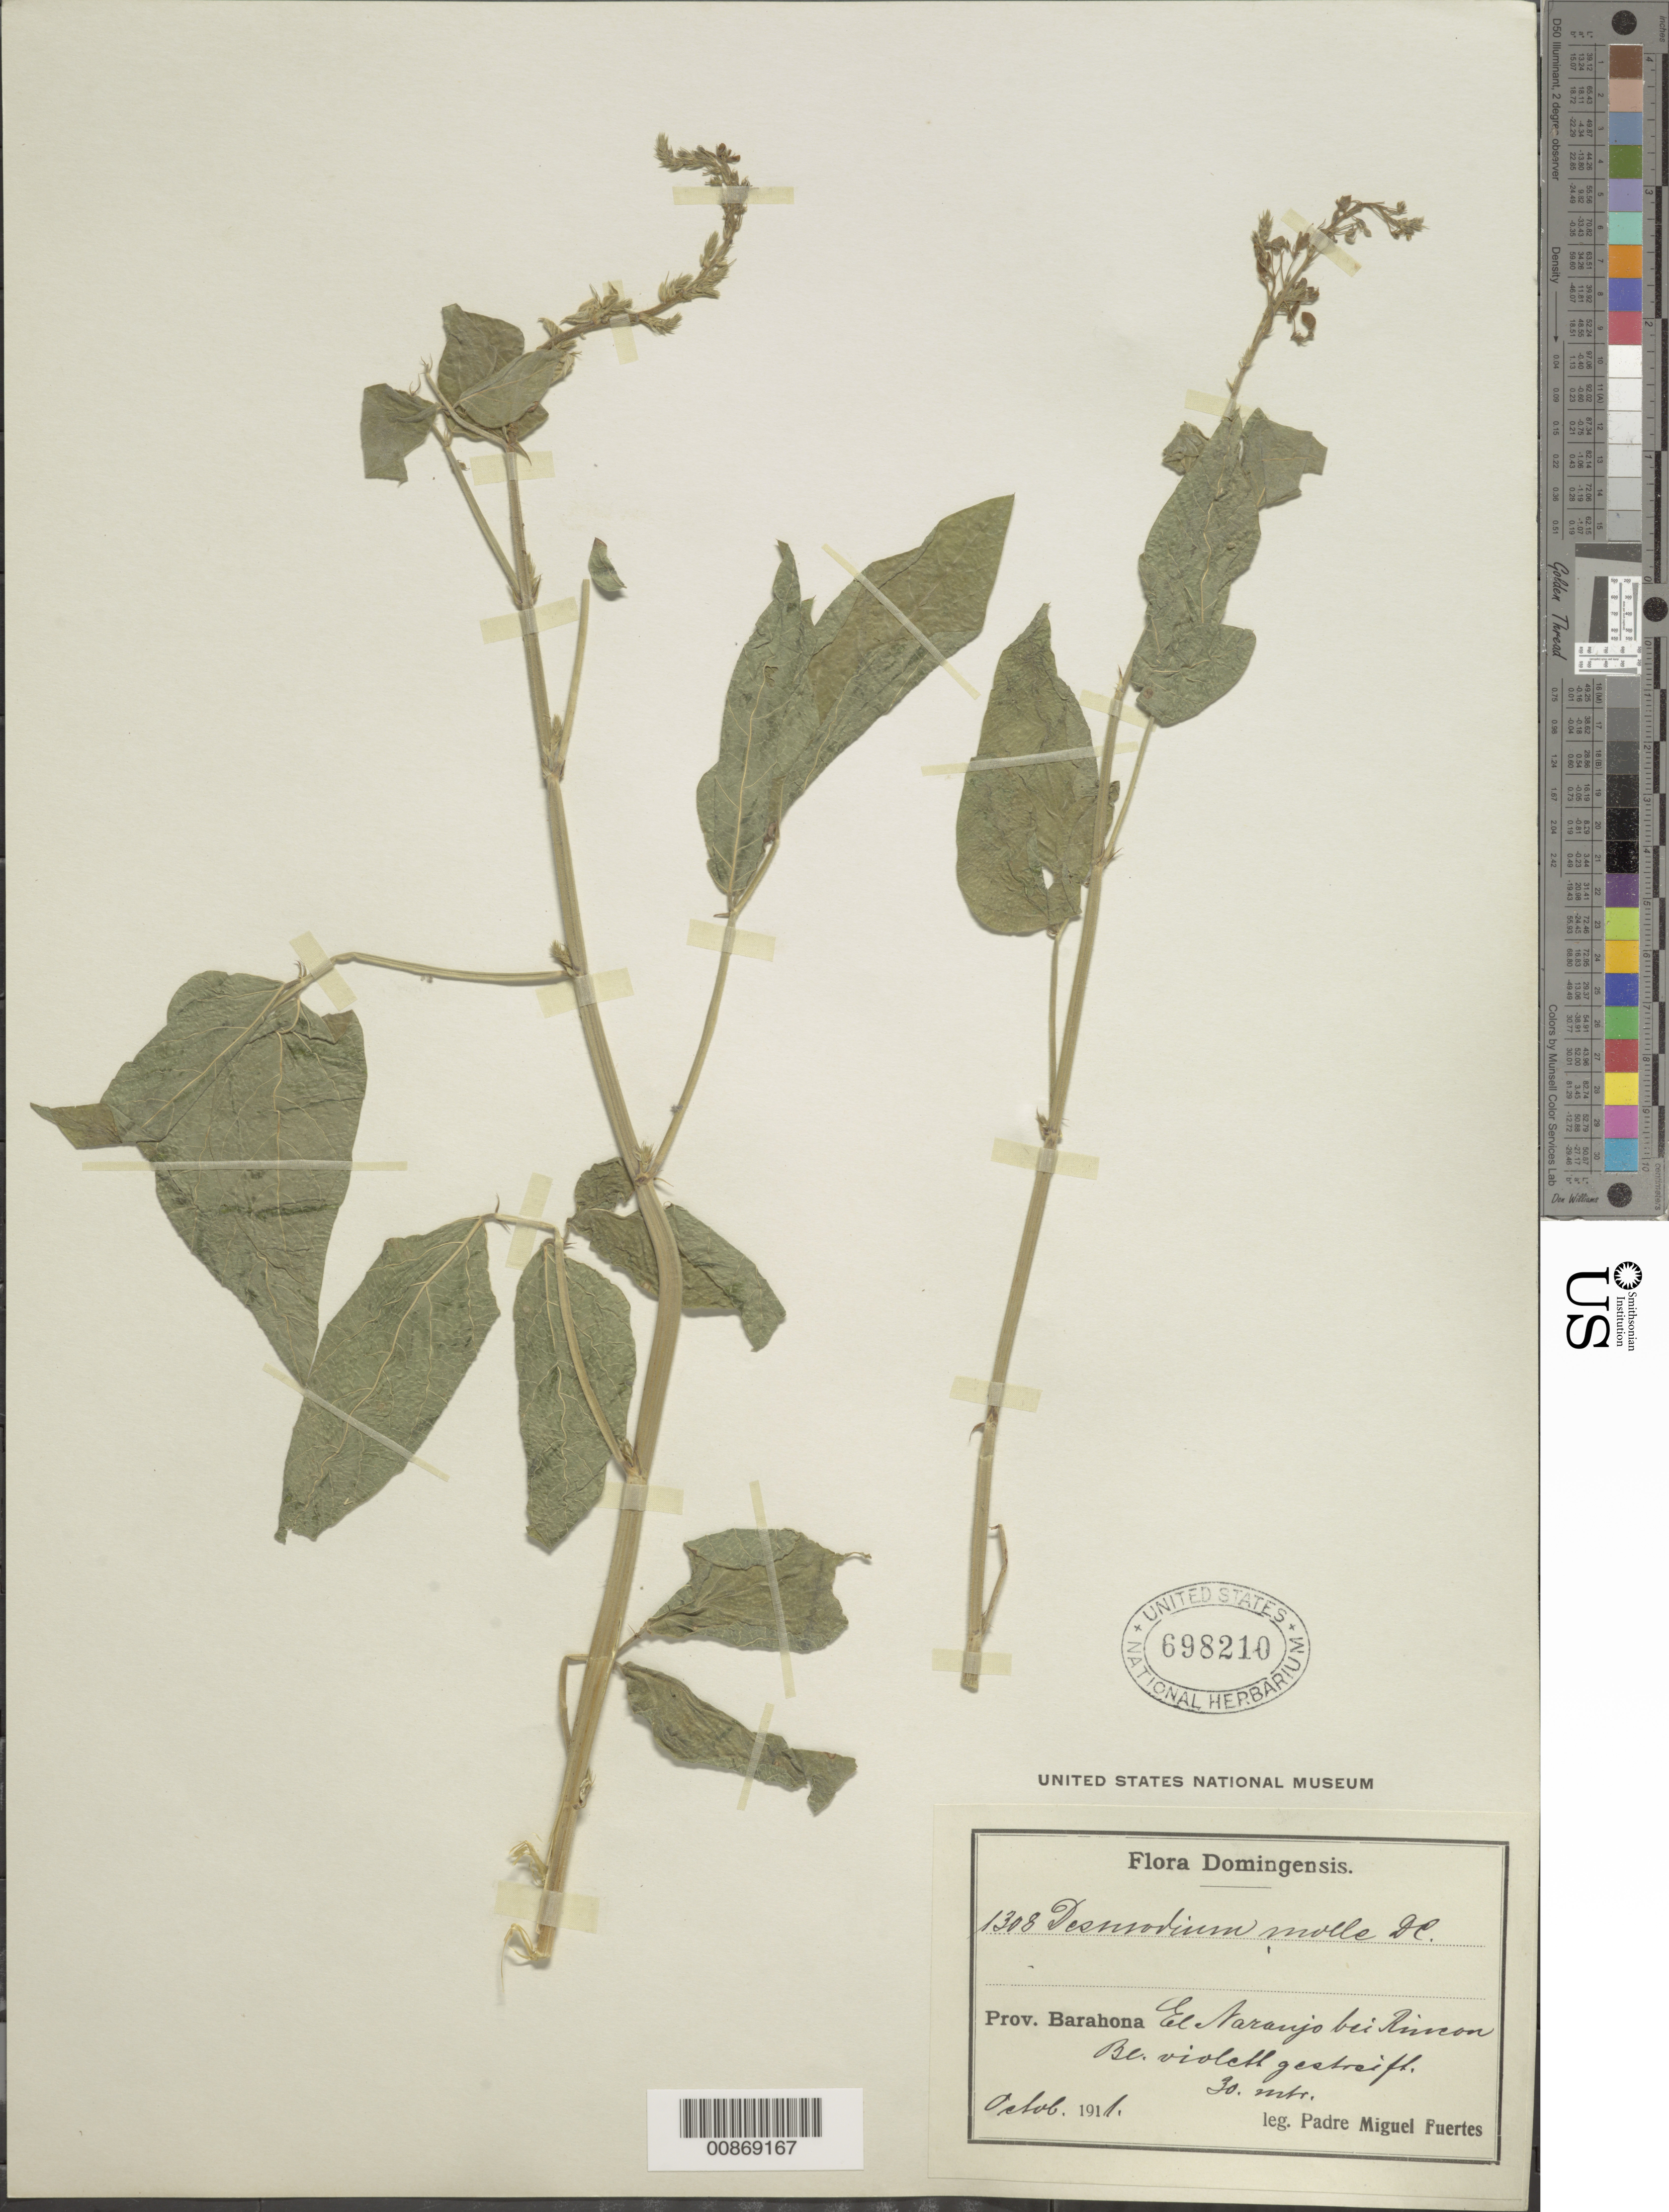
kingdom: Plantae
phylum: Tracheophyta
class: Magnoliopsida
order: Fabales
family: Fabaceae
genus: Desmodium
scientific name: Desmodium glabrum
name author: (Mill.) DC.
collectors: M. D. Fuertes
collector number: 1308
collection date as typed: Oct 1911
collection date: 1911-10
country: Dominican Republic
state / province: Barahona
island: Hispaniola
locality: El Naranjo bei Rincón.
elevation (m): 30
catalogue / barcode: US 698210